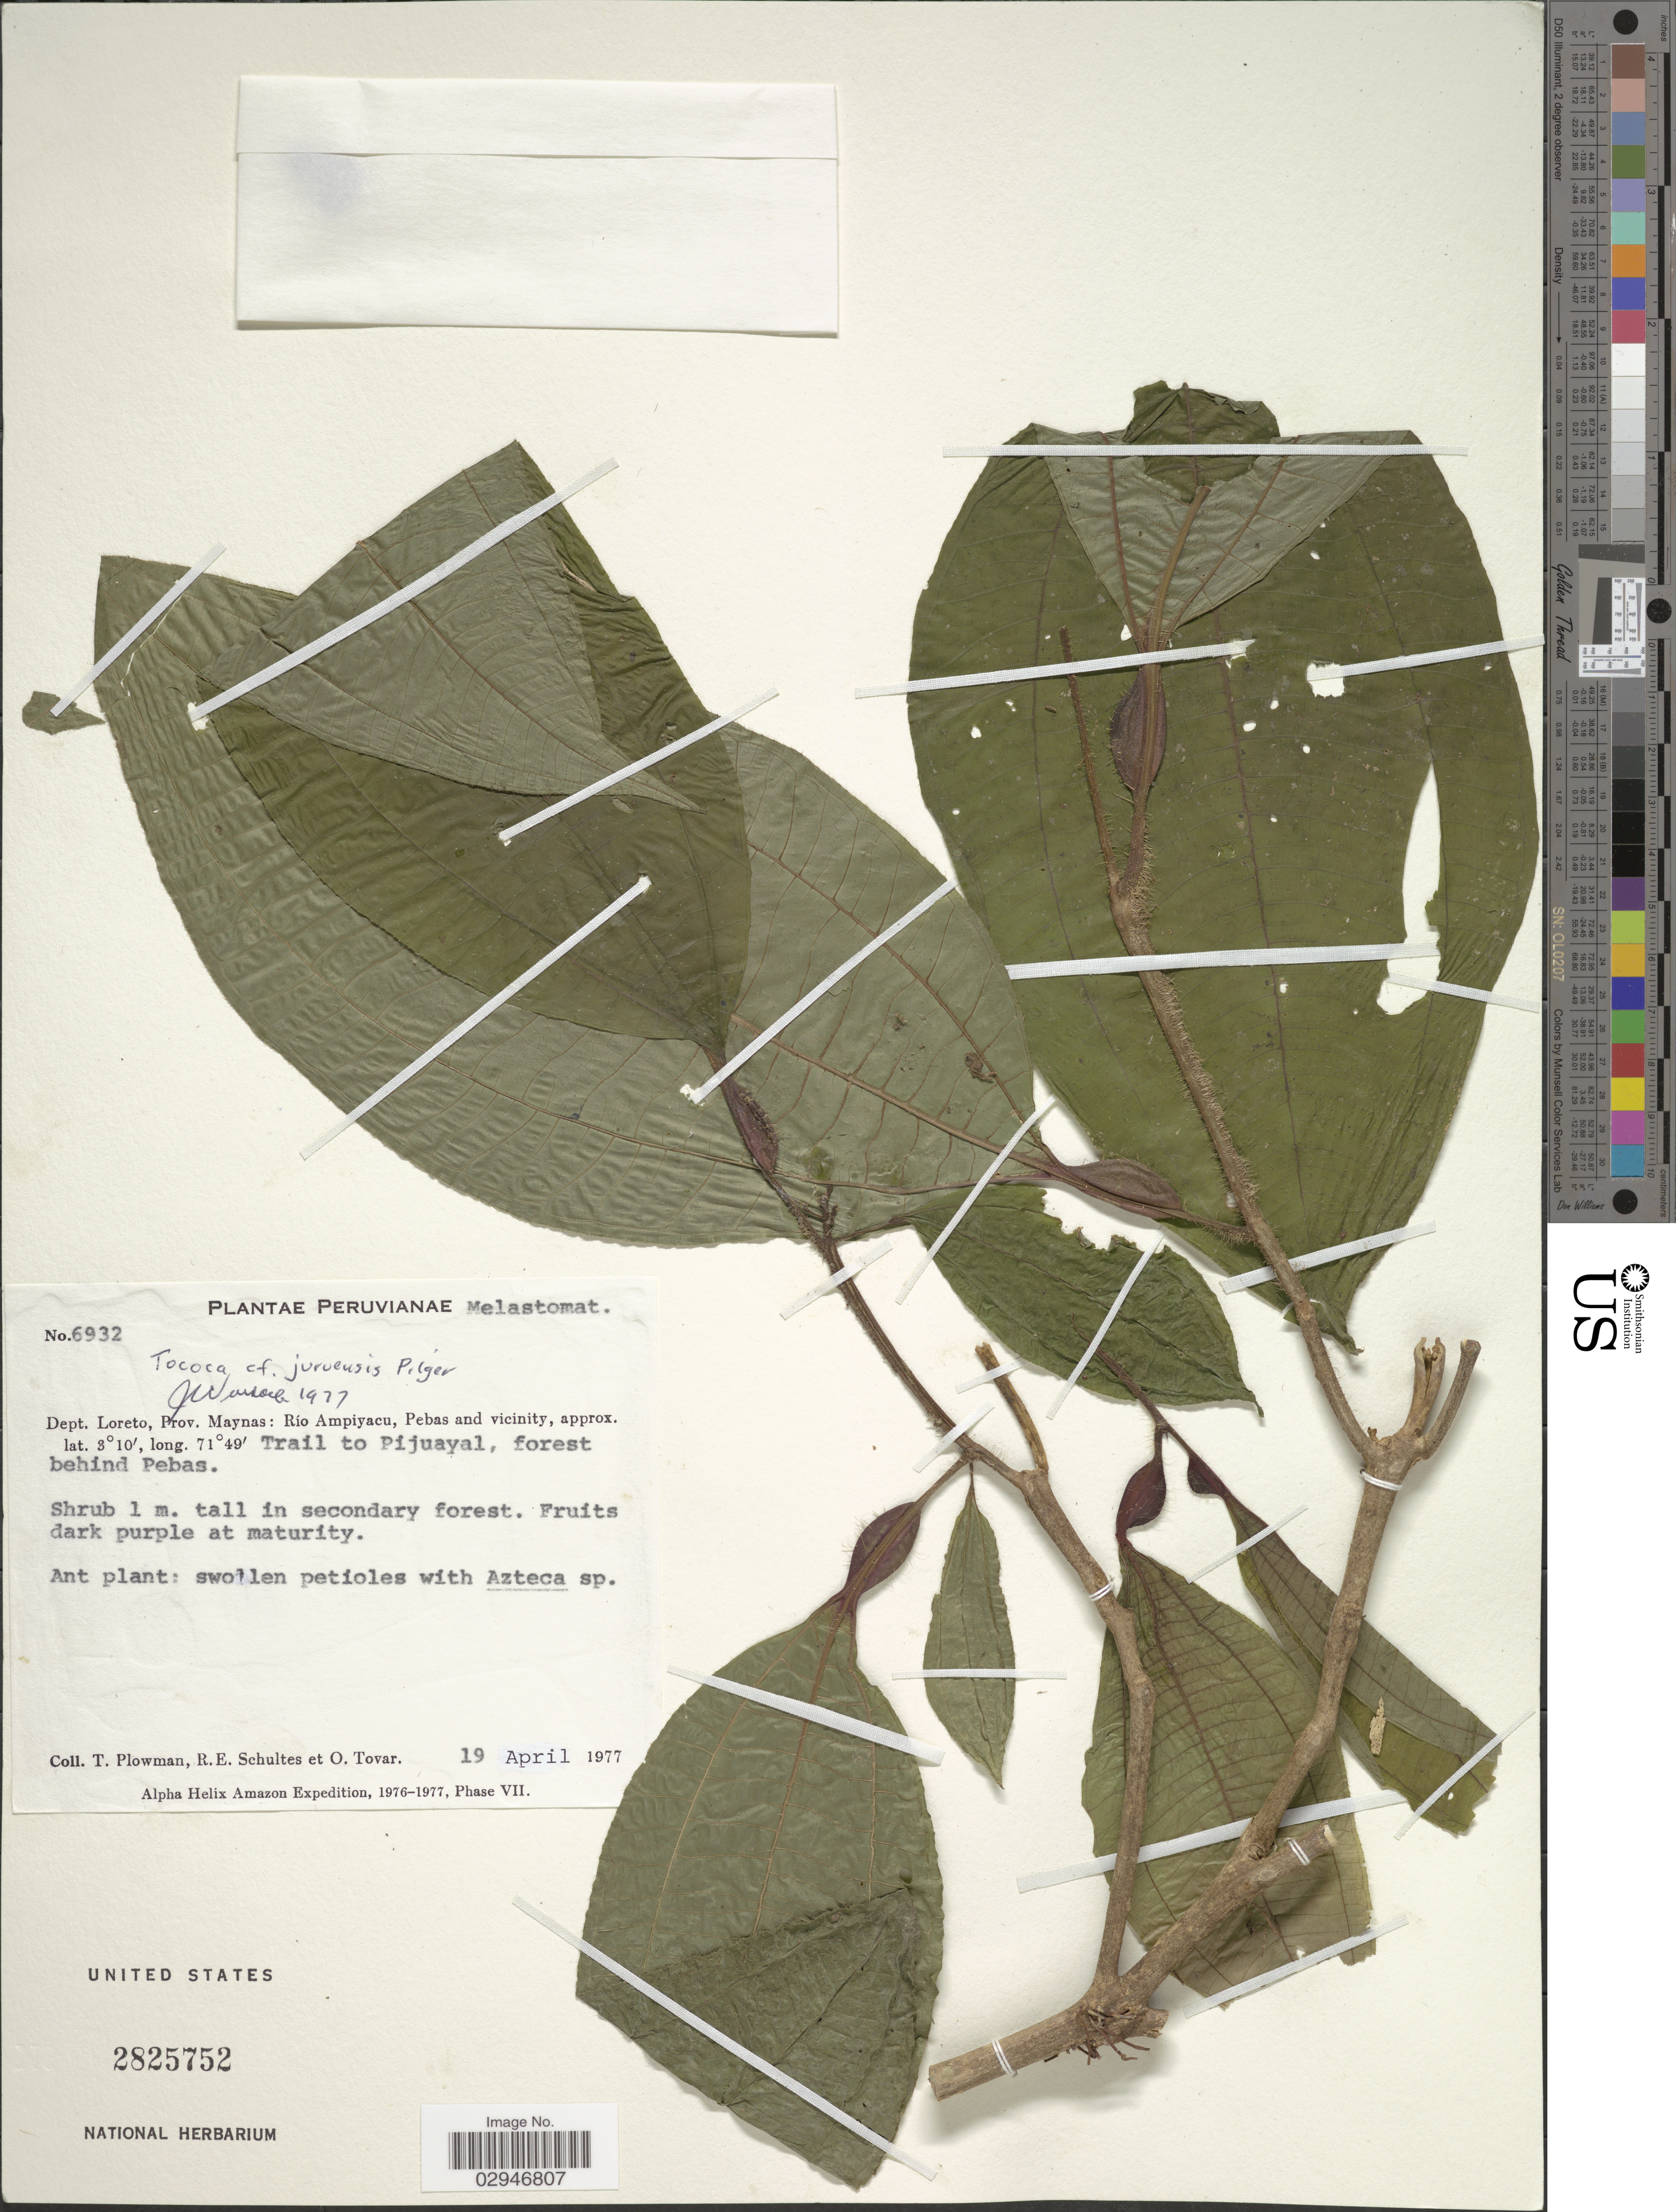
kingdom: Plantae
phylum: Tracheophyta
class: Magnoliopsida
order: Myrtales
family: Melastomataceae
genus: Tococa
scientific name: Tococa juruensis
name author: Pilg.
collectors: T. Plowman, R. E. Schultes & Ó. Tovar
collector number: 6932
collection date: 1977-04-19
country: Peru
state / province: Loreto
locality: Peruvianae. Dept. Loreto, Prov. Maynas: Río Ampiyacu, Pebas and vicinity. Trail to Pijuayal, forest behind Pebas.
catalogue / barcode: US 2825752